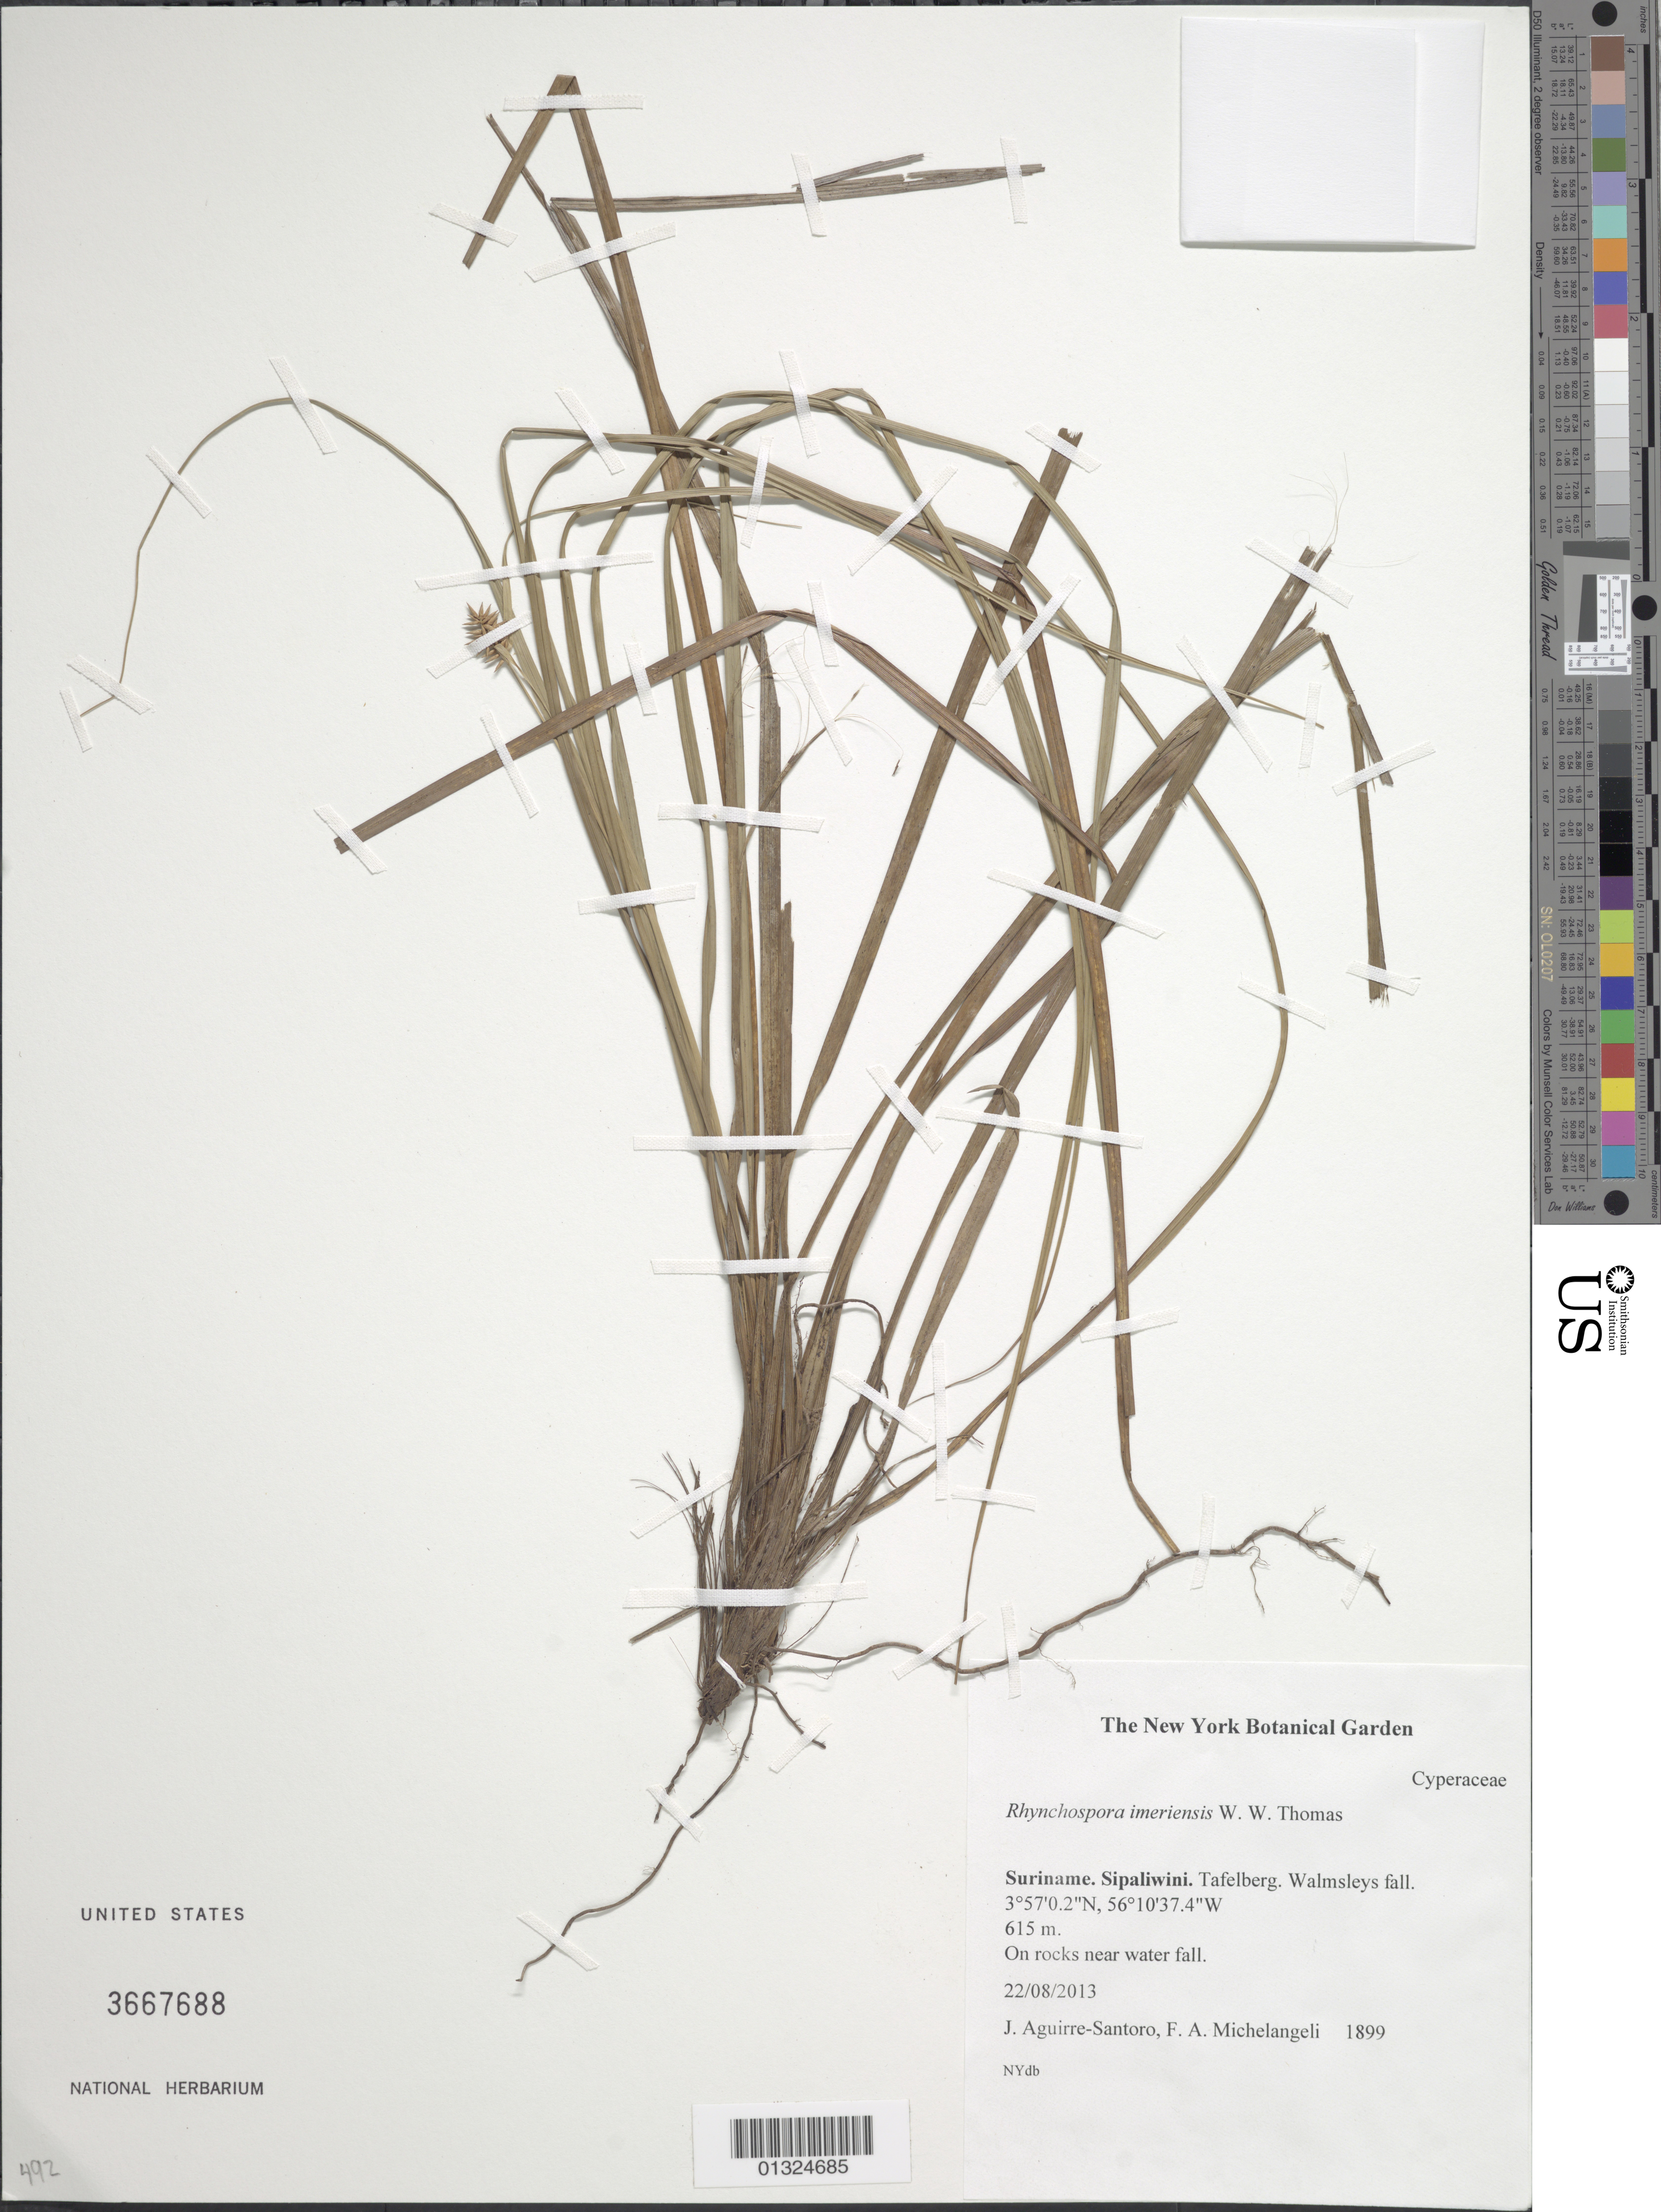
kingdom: Plantae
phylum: Tracheophyta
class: Liliopsida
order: Poales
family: Cyperaceae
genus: Rhynchospora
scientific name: Rhynchospora imeriensis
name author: (Kük.) W.W. Thomas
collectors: J. Aguirre-Santoro & F. A. Michelangeli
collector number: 1899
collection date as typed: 22 August 2013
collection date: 2013-08-22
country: Suriname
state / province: Sipaliwini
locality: Tafelberg. Walmsleyss fall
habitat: On rocks near water fall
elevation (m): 615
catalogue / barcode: US 3667688